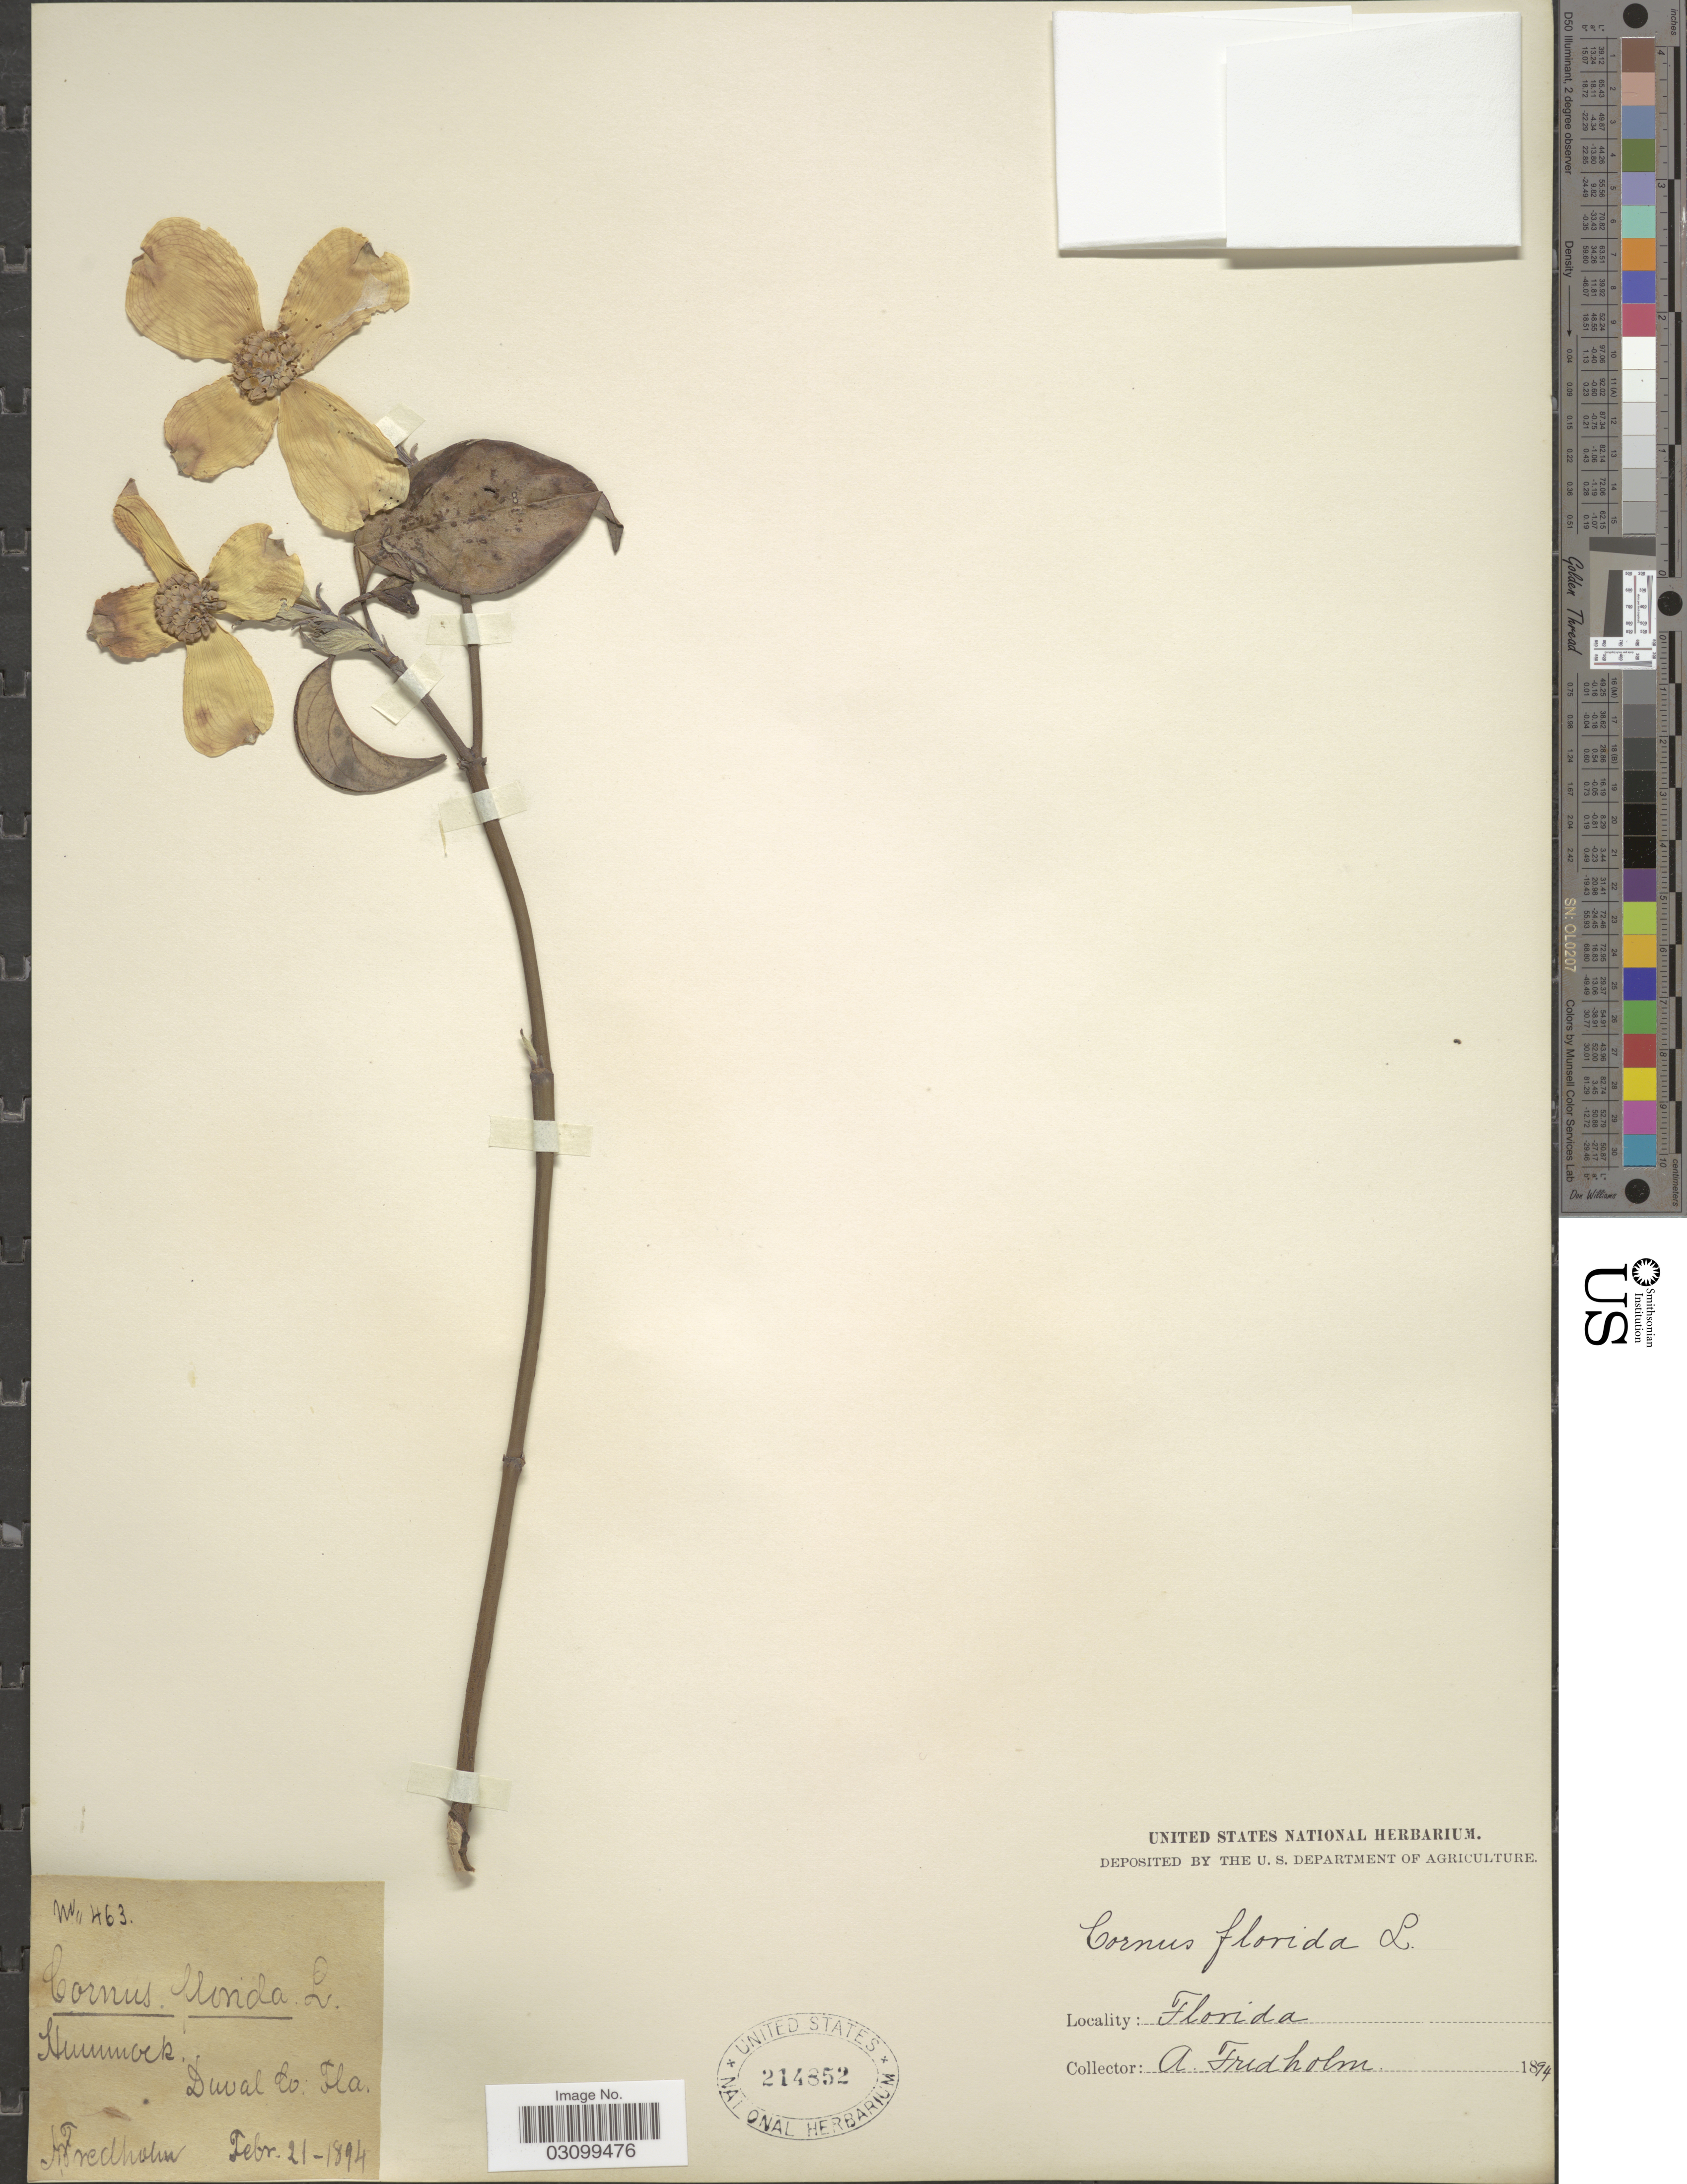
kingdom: Plantae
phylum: Tracheophyta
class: Magnoliopsida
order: Cornales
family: Cornaceae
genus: Cornus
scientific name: Cornus florida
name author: L.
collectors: A. Fredholm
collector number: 463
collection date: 1894-02-21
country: United States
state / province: Florida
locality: Hammock. Duval Co.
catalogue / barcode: US 214852